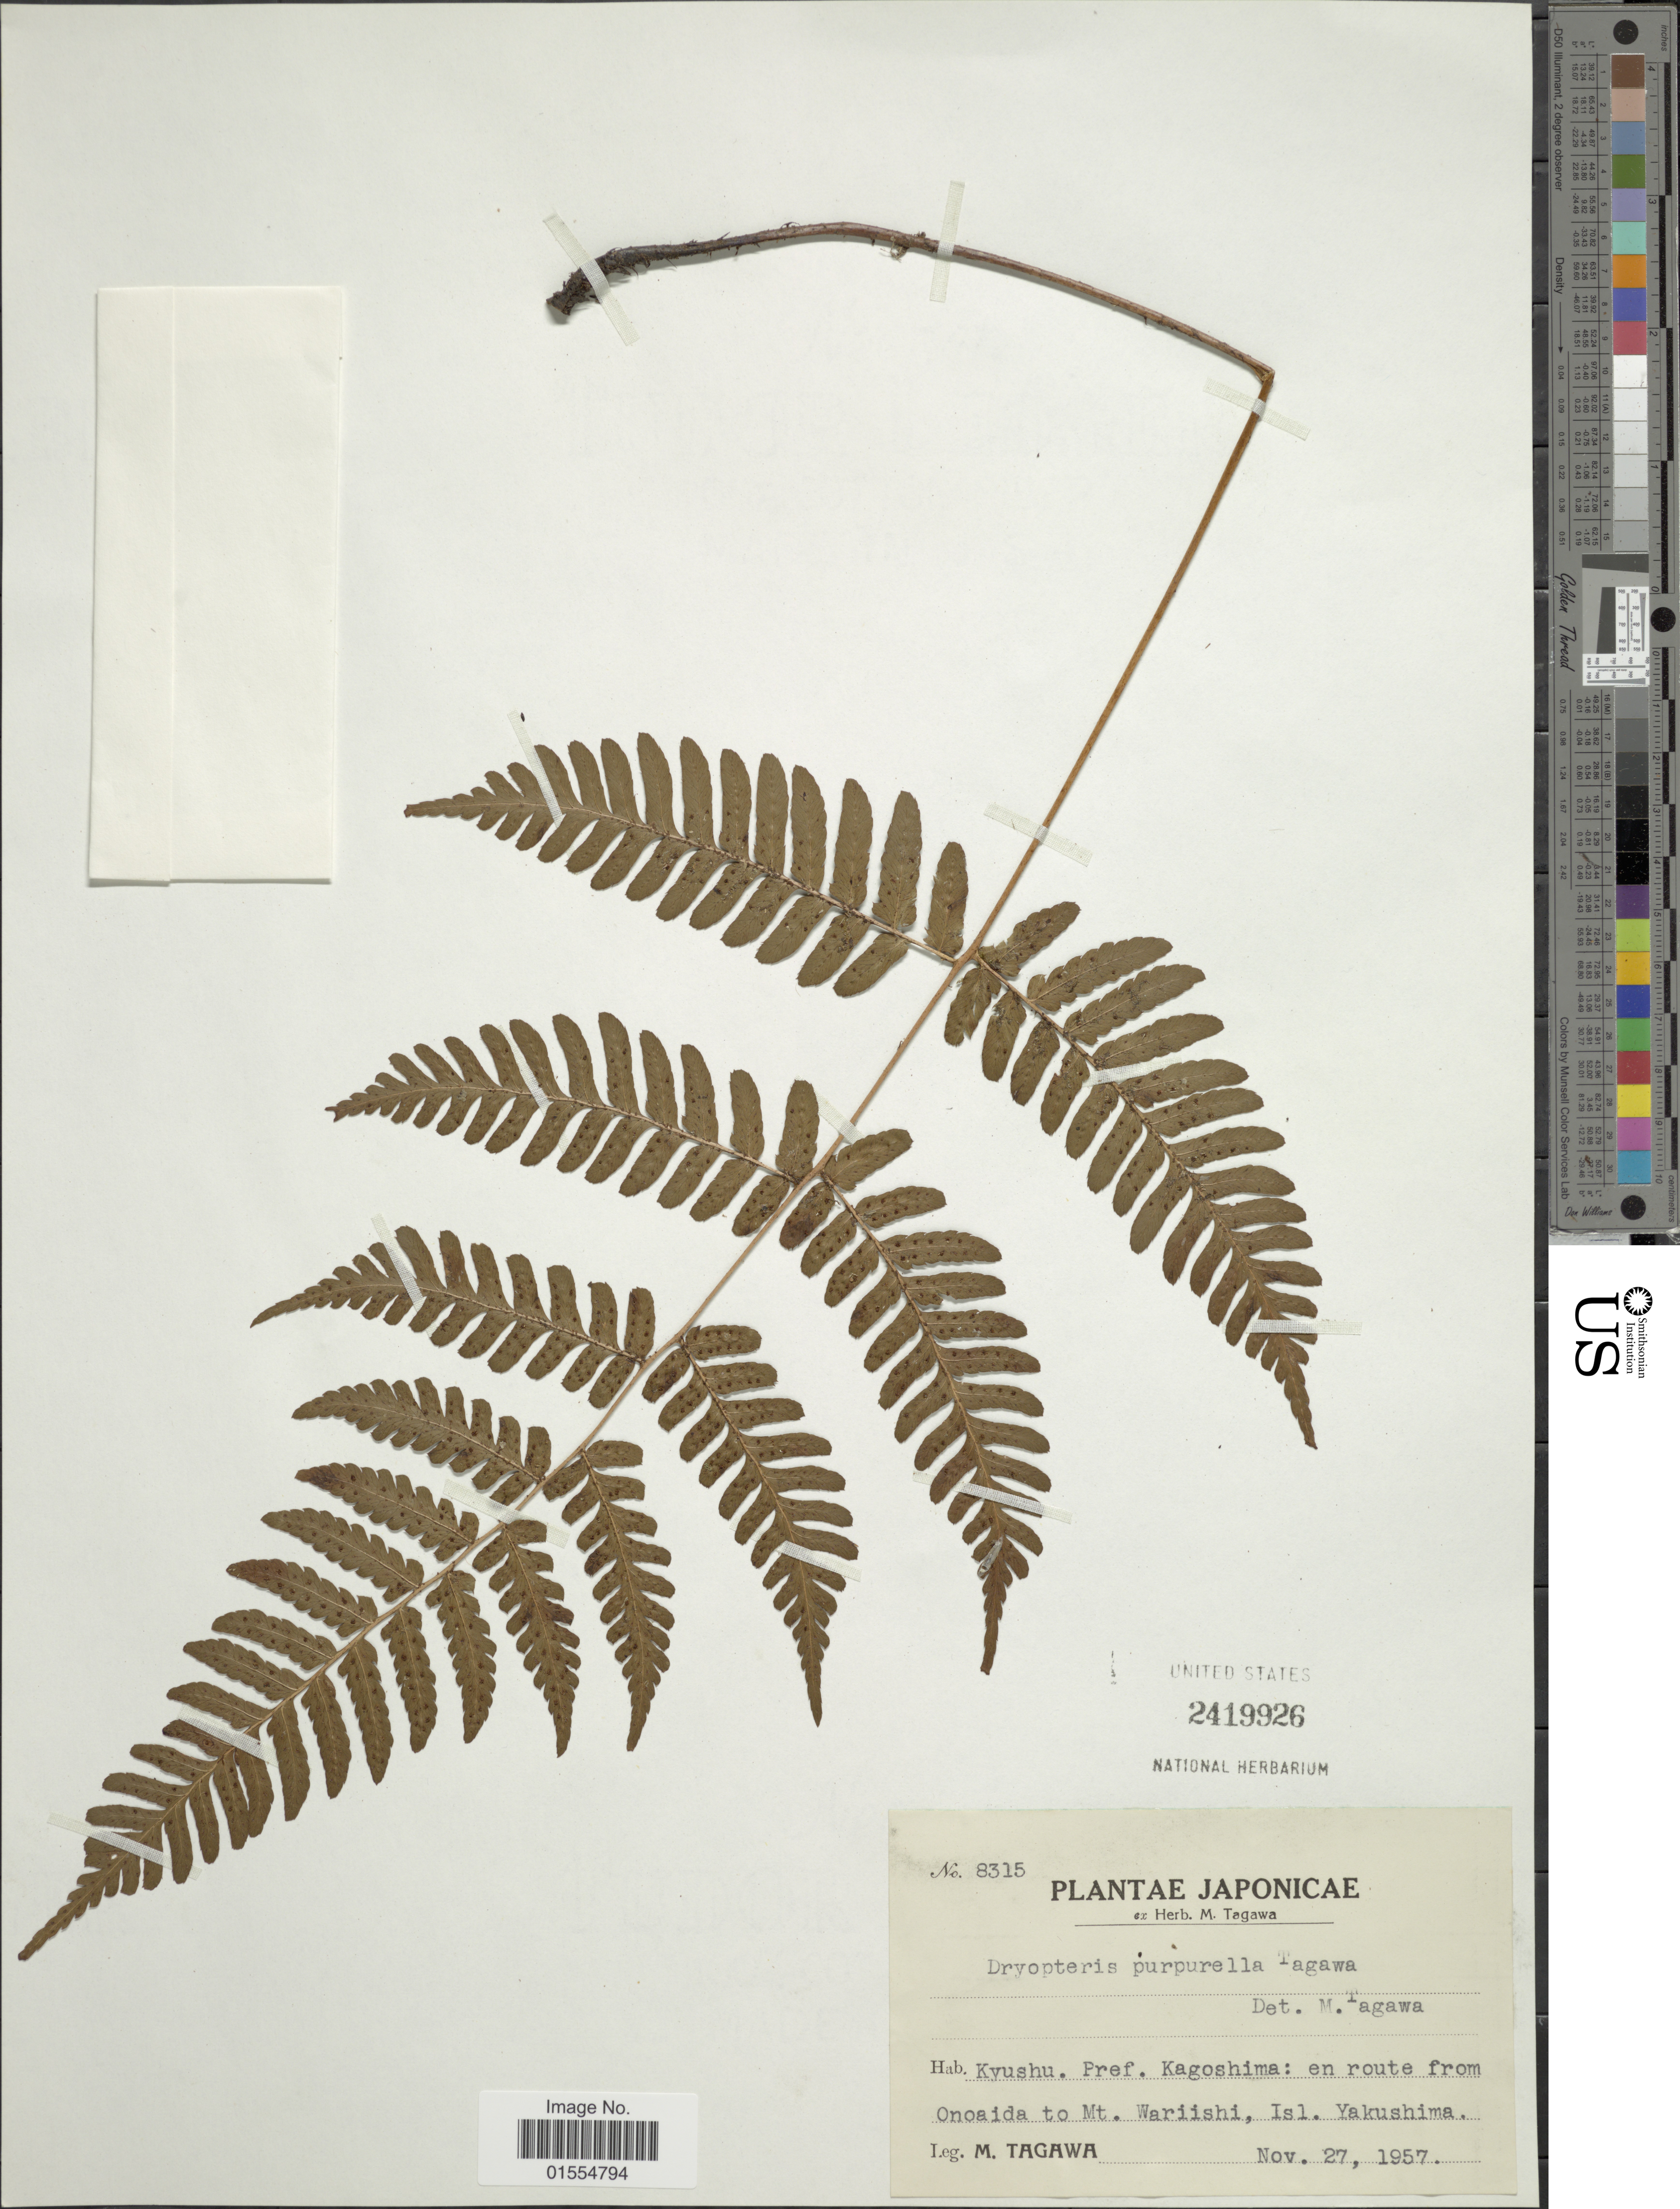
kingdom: Plantae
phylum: Tracheophyta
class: Polypodiopsida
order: Polypodiales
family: Dryopteridaceae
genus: Dryopteris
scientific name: Dryopteris purpurella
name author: Tagawa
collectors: M. Tagawa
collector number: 8315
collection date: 1957-11-27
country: Japan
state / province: Kagosima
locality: Japan, Kyushu, Pref. Kagoshima: en route from Onoaida to Mt. Wariishi, Isl. Yakushima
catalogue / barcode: US 2419926